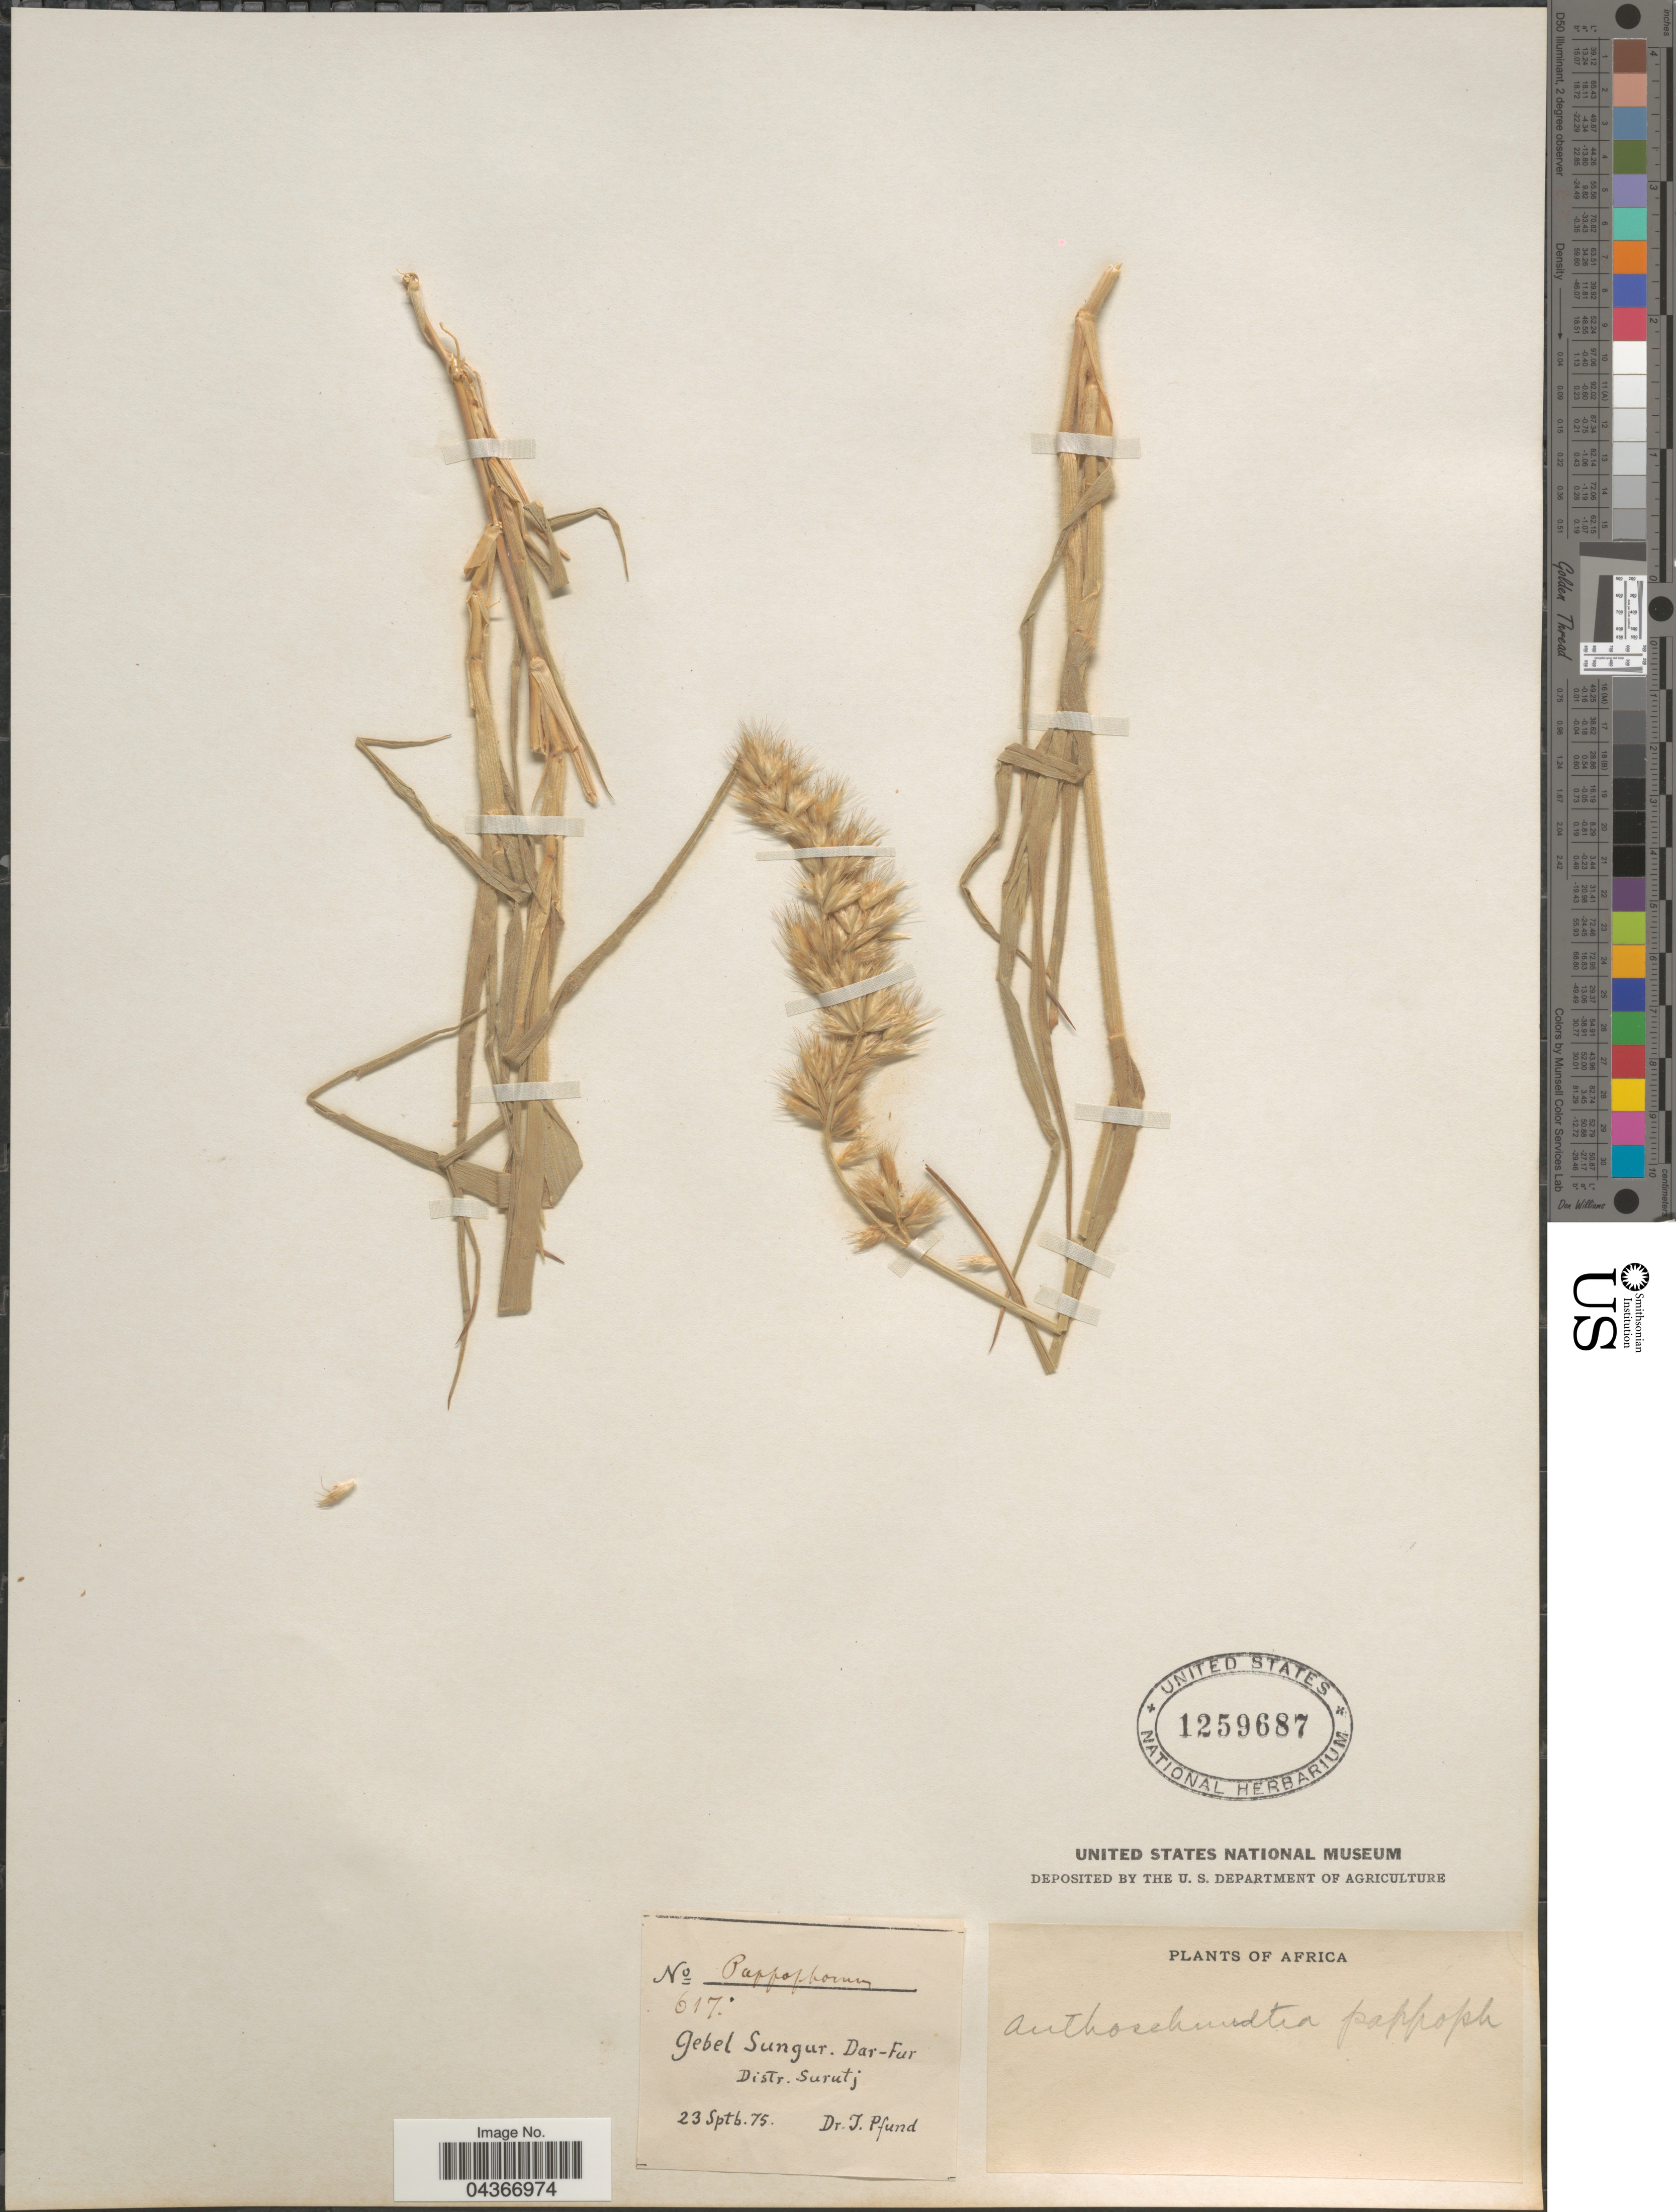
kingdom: Plantae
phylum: Tracheophyta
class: Liliopsida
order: Poales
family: Poaceae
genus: Schmidtia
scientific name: Schmidtia pappophoroides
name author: Steud. ex J.A. Schmidt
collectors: J. Pfund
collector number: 617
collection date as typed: Transcribed d/m/y: 23/9/75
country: Sudan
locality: Gebel Sungur. Dar-Fur Distr. Surutj.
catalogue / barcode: US 1259687